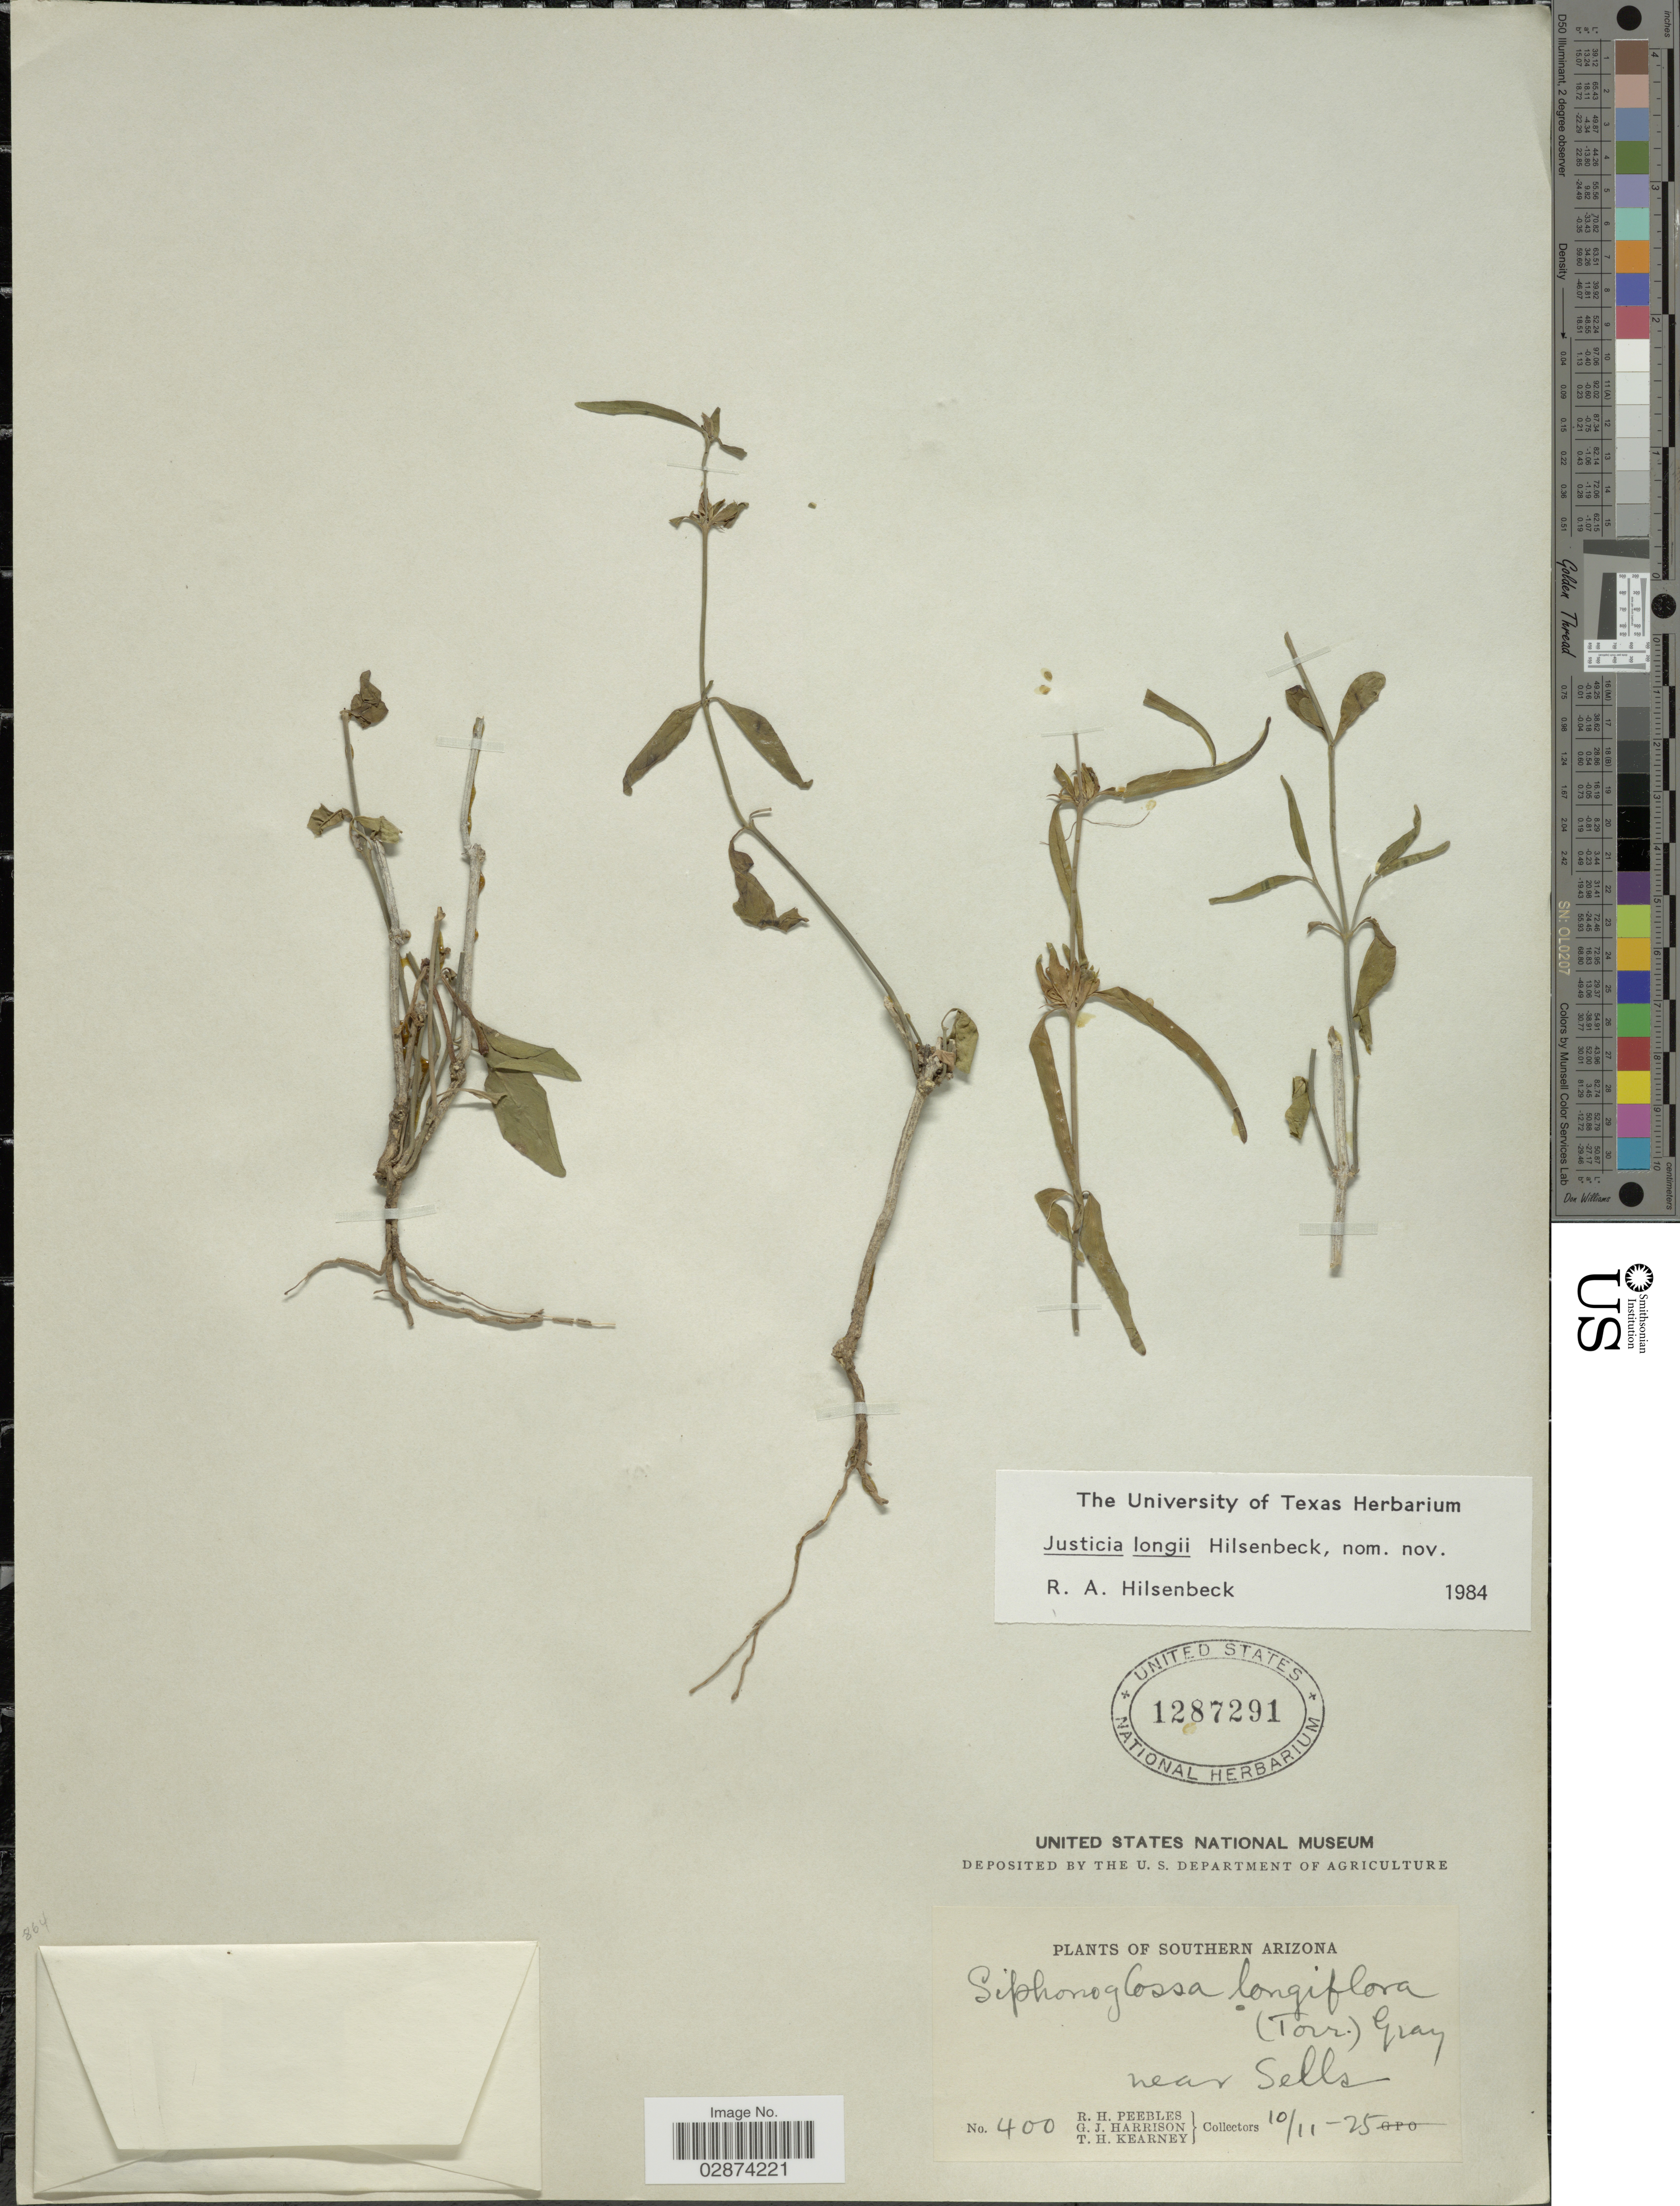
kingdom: Plantae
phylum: Tracheophyta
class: Magnoliopsida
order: Lamiales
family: Acanthaceae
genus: Justicia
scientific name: Justicia longii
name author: Hilsenb.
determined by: Fisher, Amanda, (LOB), California State University, Long Beach (UNITED STATES)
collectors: R. H. Peebles, G. J. Harrison & T. H. Kearney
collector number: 400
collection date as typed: Transcribed d/m/y: 11/10/25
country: United States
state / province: Arizona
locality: Southern Arizona. Near Sells.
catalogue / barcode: US 1287291